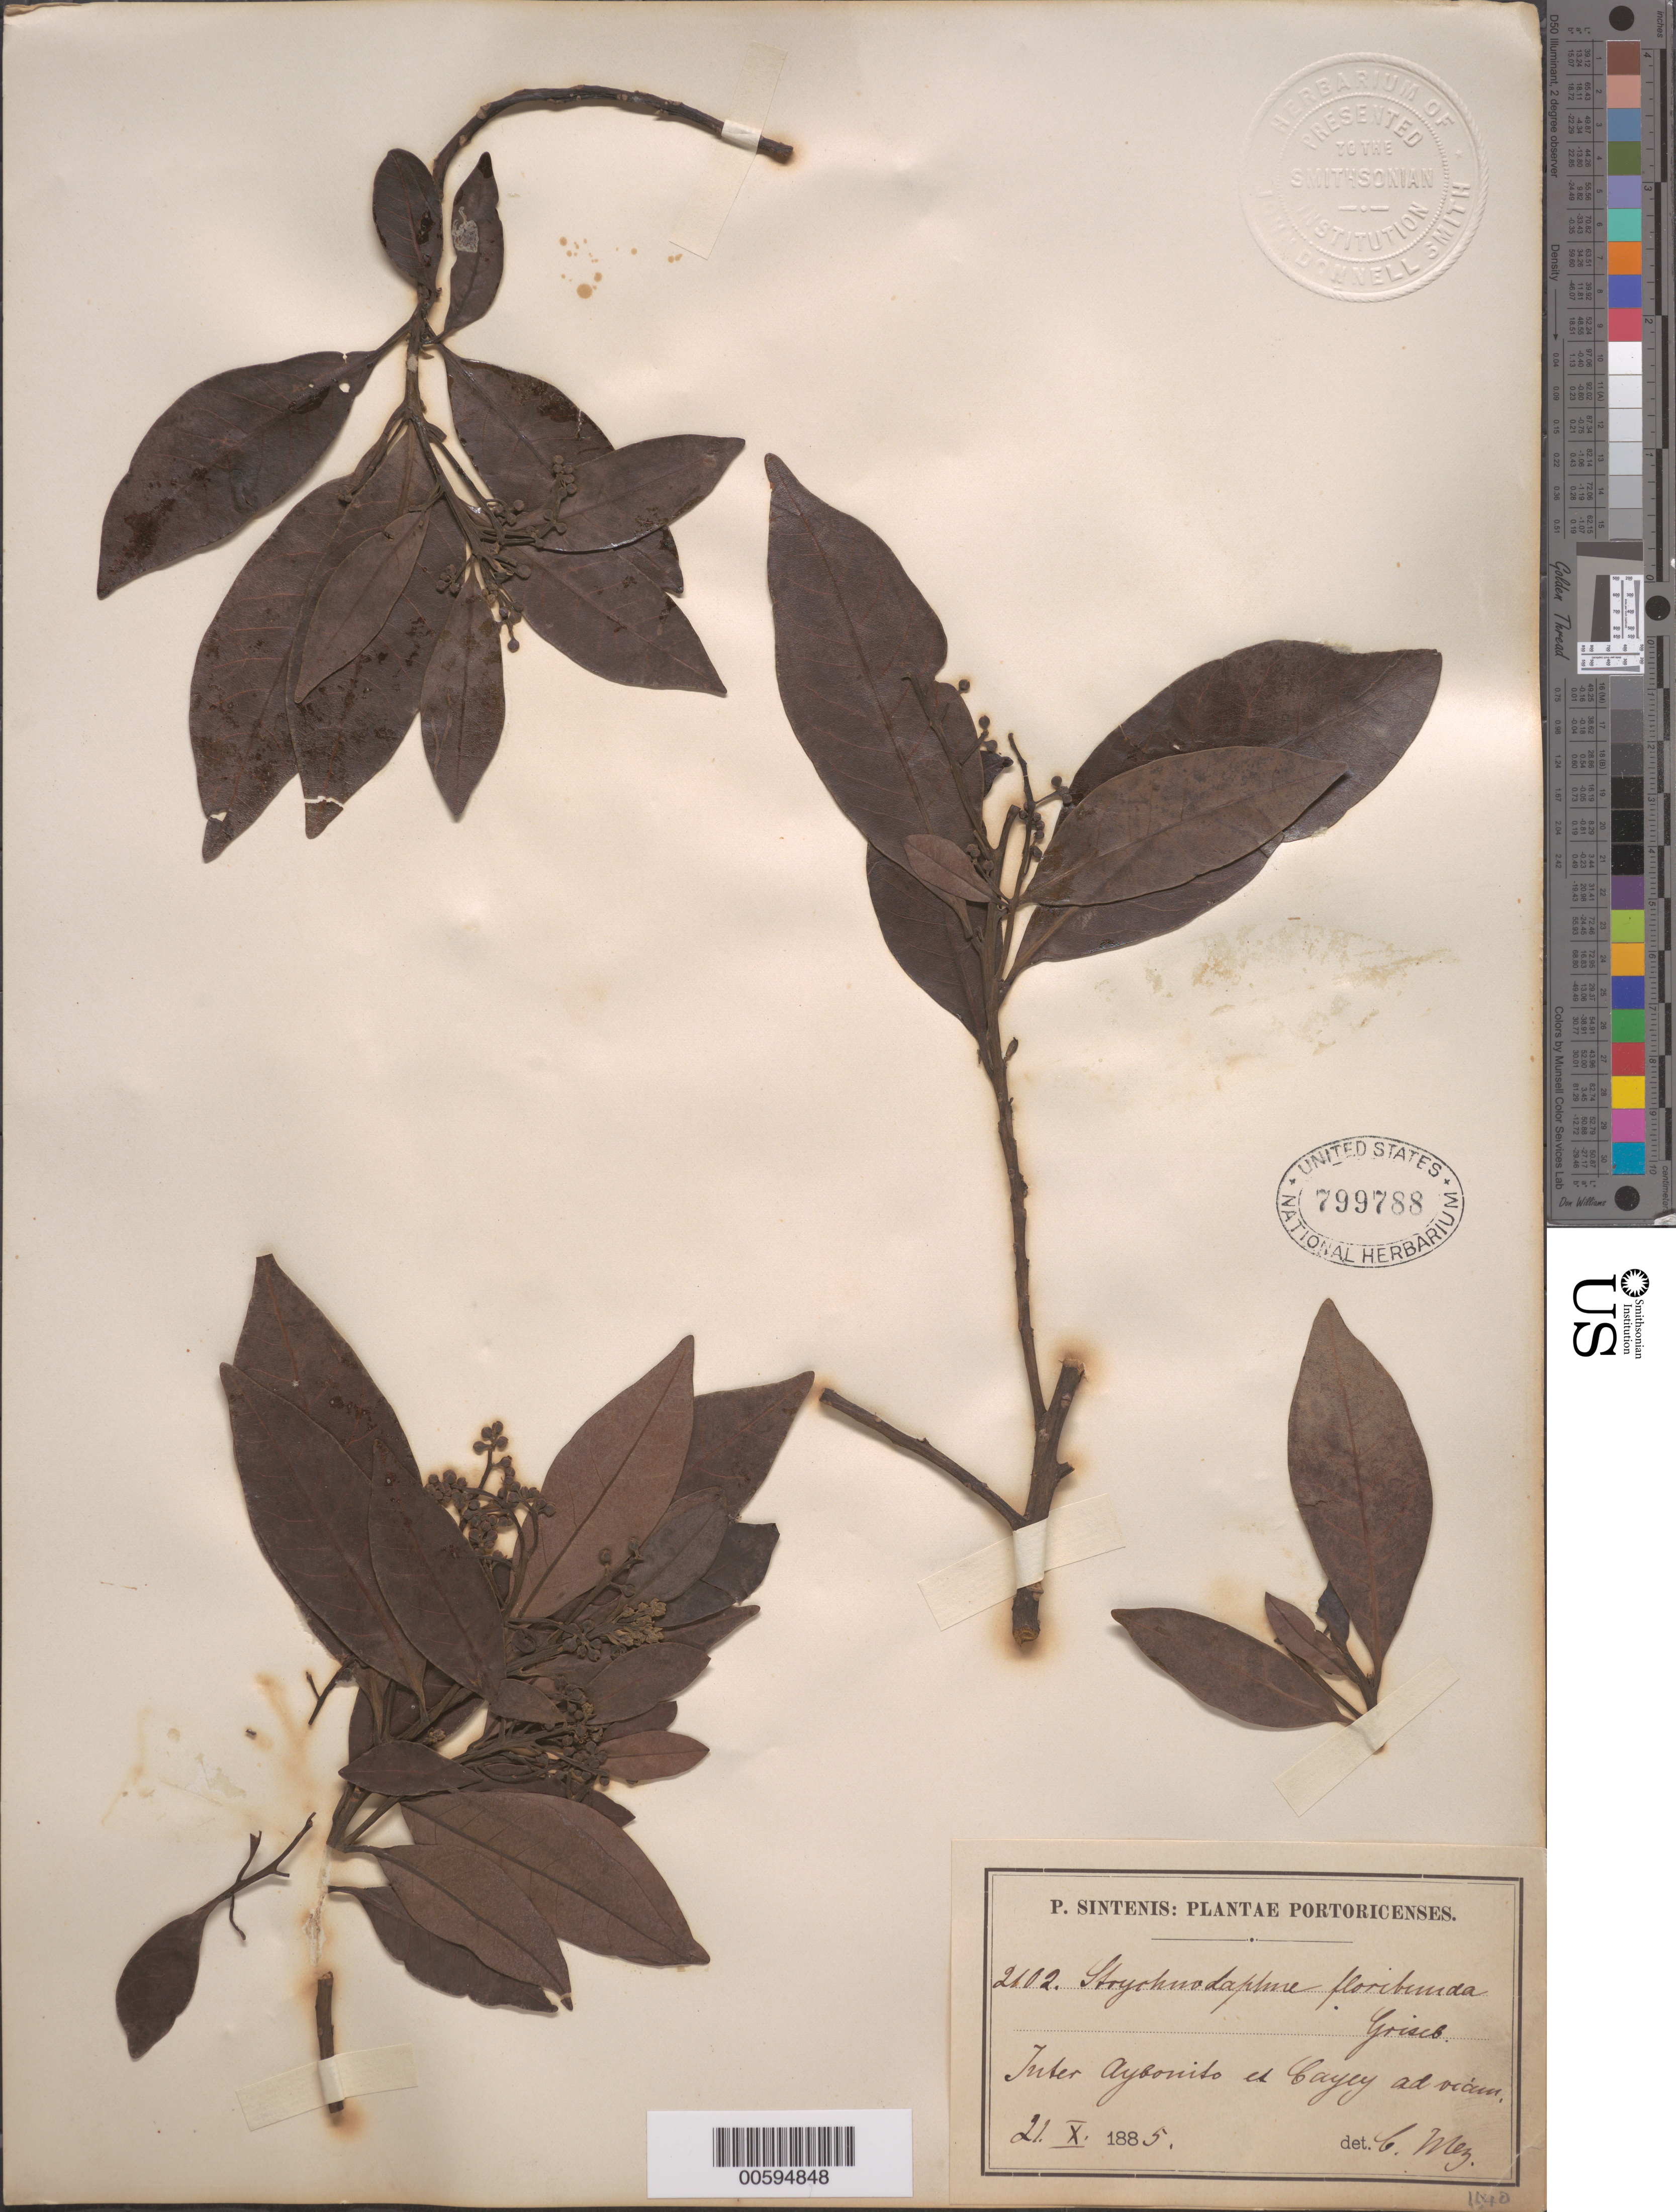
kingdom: Plantae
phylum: Tracheophyta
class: Magnoliopsida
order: Laurales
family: Lauraceae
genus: Ocotea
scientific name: Ocotea floribunda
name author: (Sw.) Mez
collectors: P. Sintenis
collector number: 2102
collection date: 1885-10-21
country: Puerto Rico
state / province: Çayey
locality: Inter Aybonito et Cayey ad viám.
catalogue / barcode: US 799788